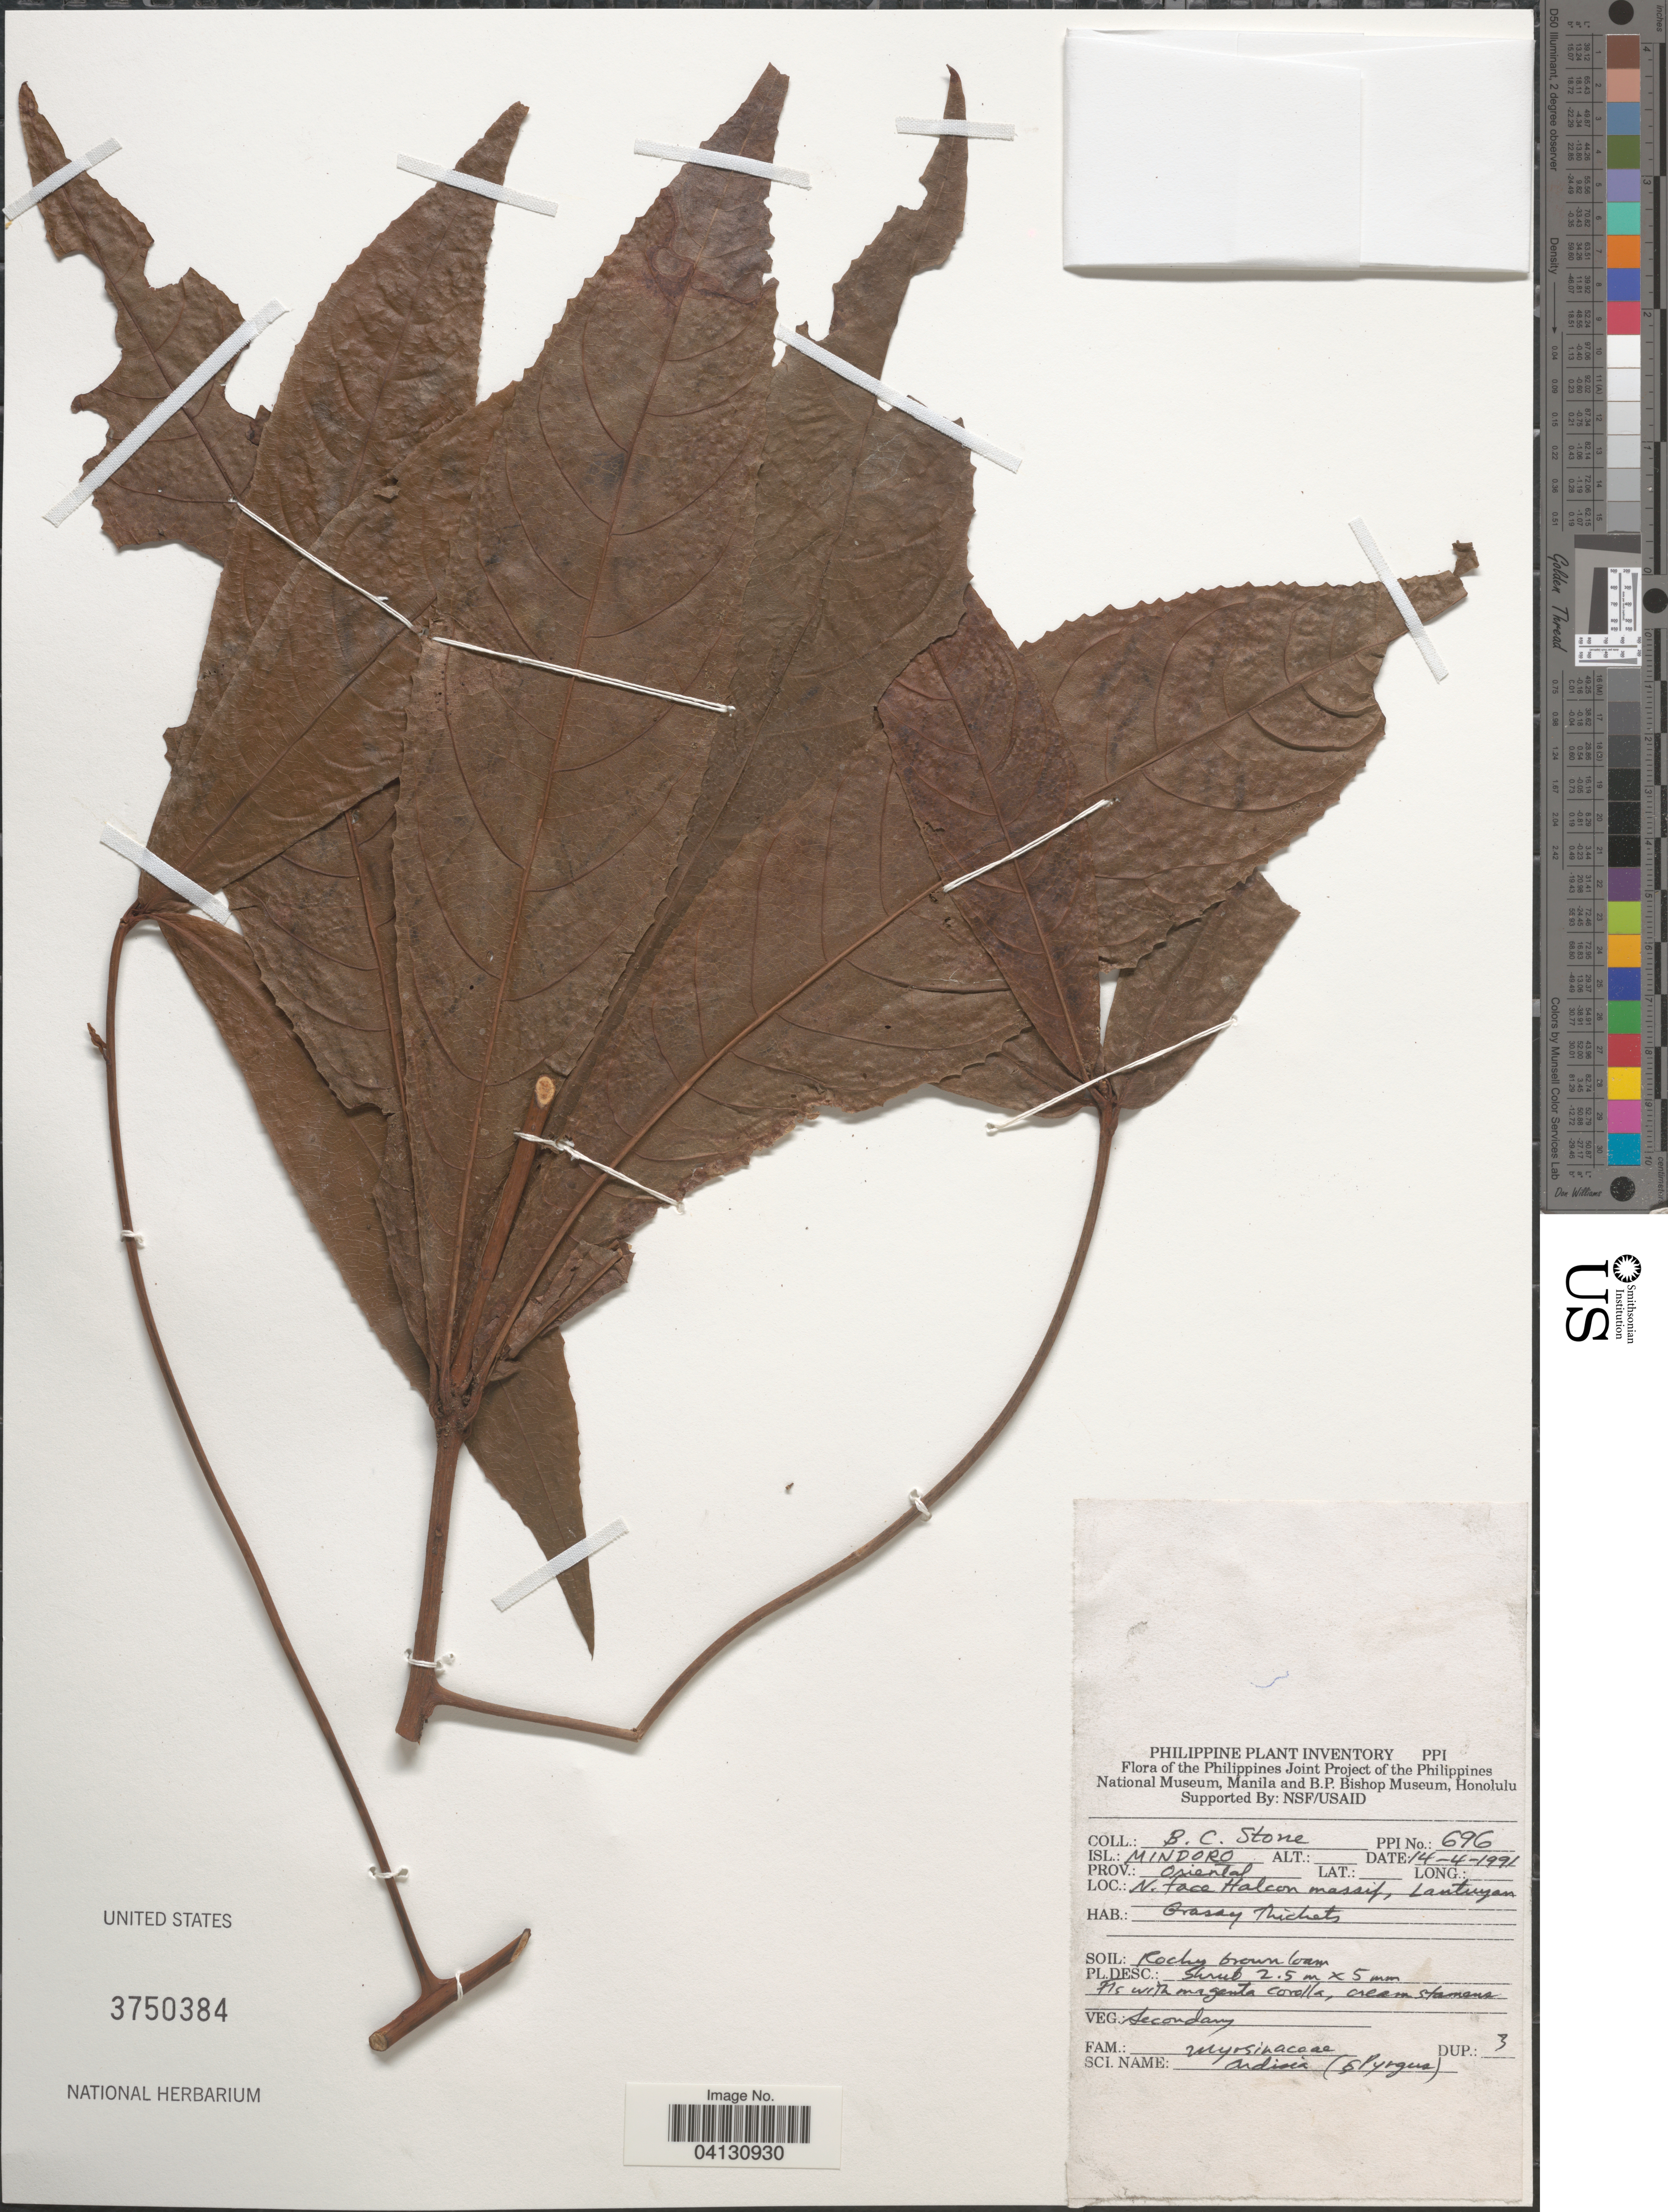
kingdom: Plantae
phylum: Tracheophyta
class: Magnoliopsida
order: Ericales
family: Primulaceae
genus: Ardisia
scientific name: Ardisia sp.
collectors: B. C. Stone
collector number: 696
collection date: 1991-04-14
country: Philippines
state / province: Mimaropa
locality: Isl.: Mindoro. Prov.: Oriental. N. face Halcon massif, Lantuyan.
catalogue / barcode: US 3750384